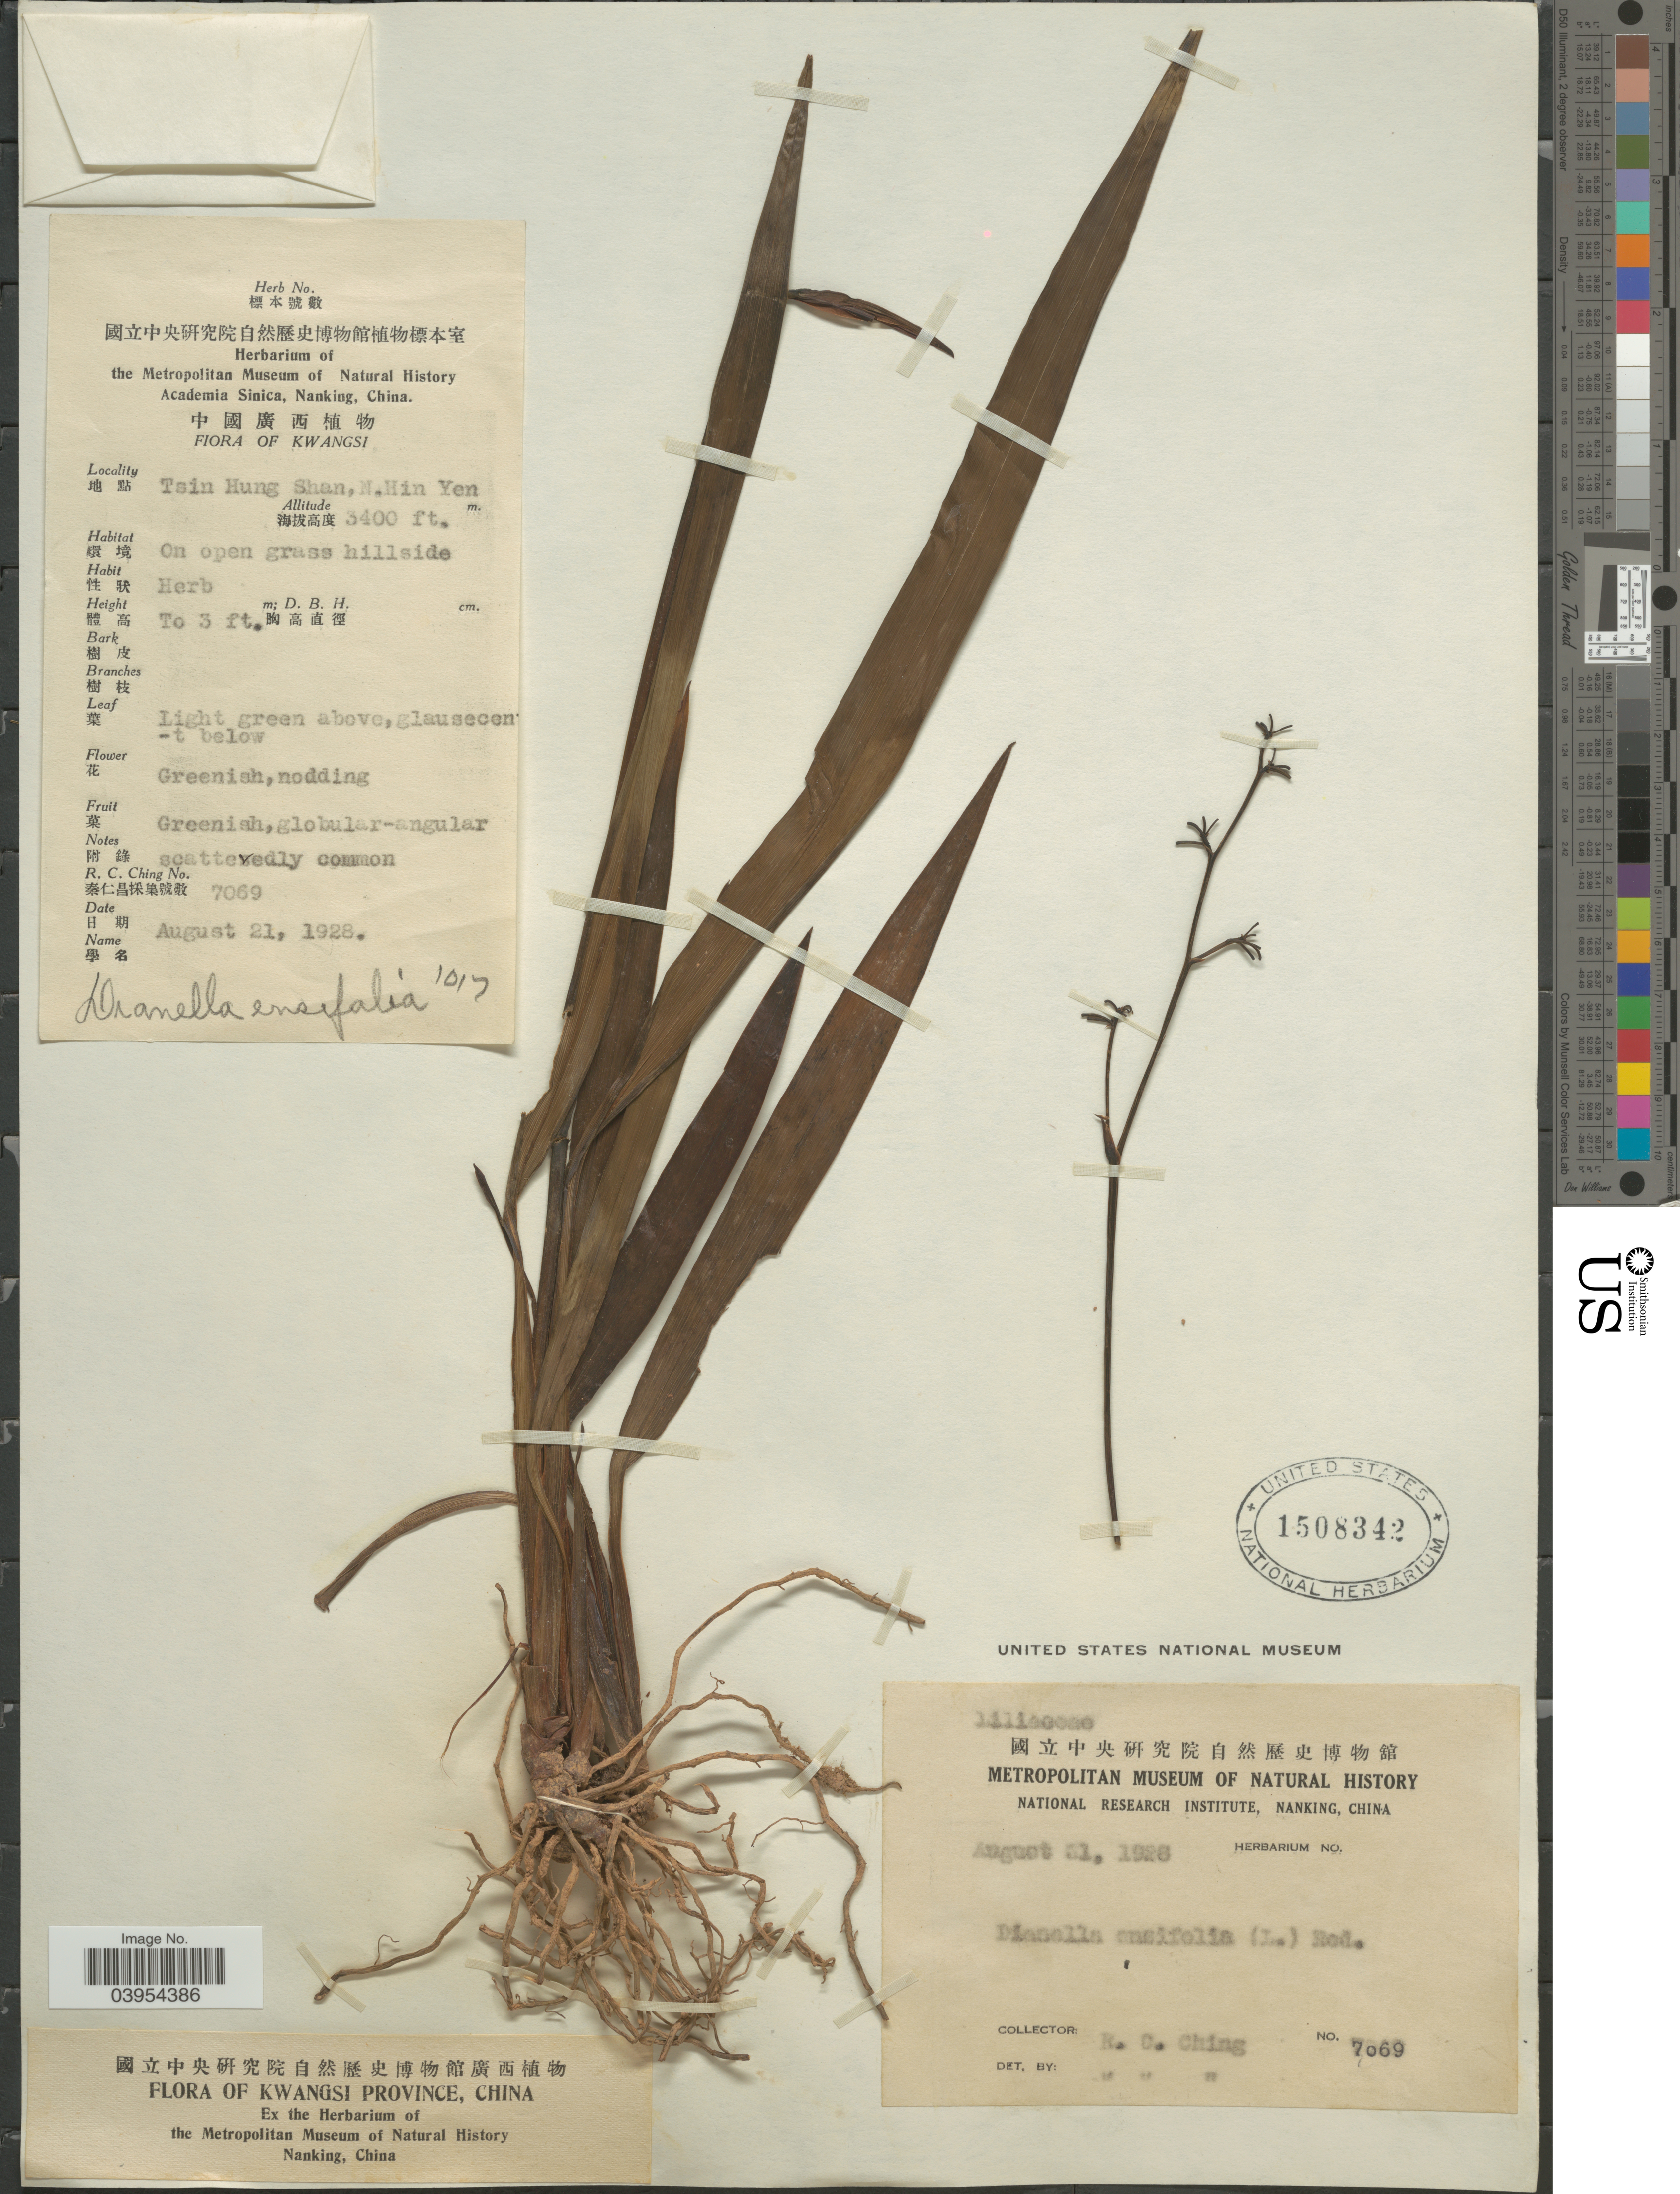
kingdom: Plantae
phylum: Tracheophyta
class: Liliopsida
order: Asparagales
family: Asphodelaceae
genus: Dianella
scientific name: Dianella ensifolia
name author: (L.) DC.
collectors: R. C. Ching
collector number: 7069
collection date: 1928-08-21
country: China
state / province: Guangxi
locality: Kwangsi Province. Tsin Hung Shan, N. Hin Yen.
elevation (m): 1036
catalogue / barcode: US 1508342